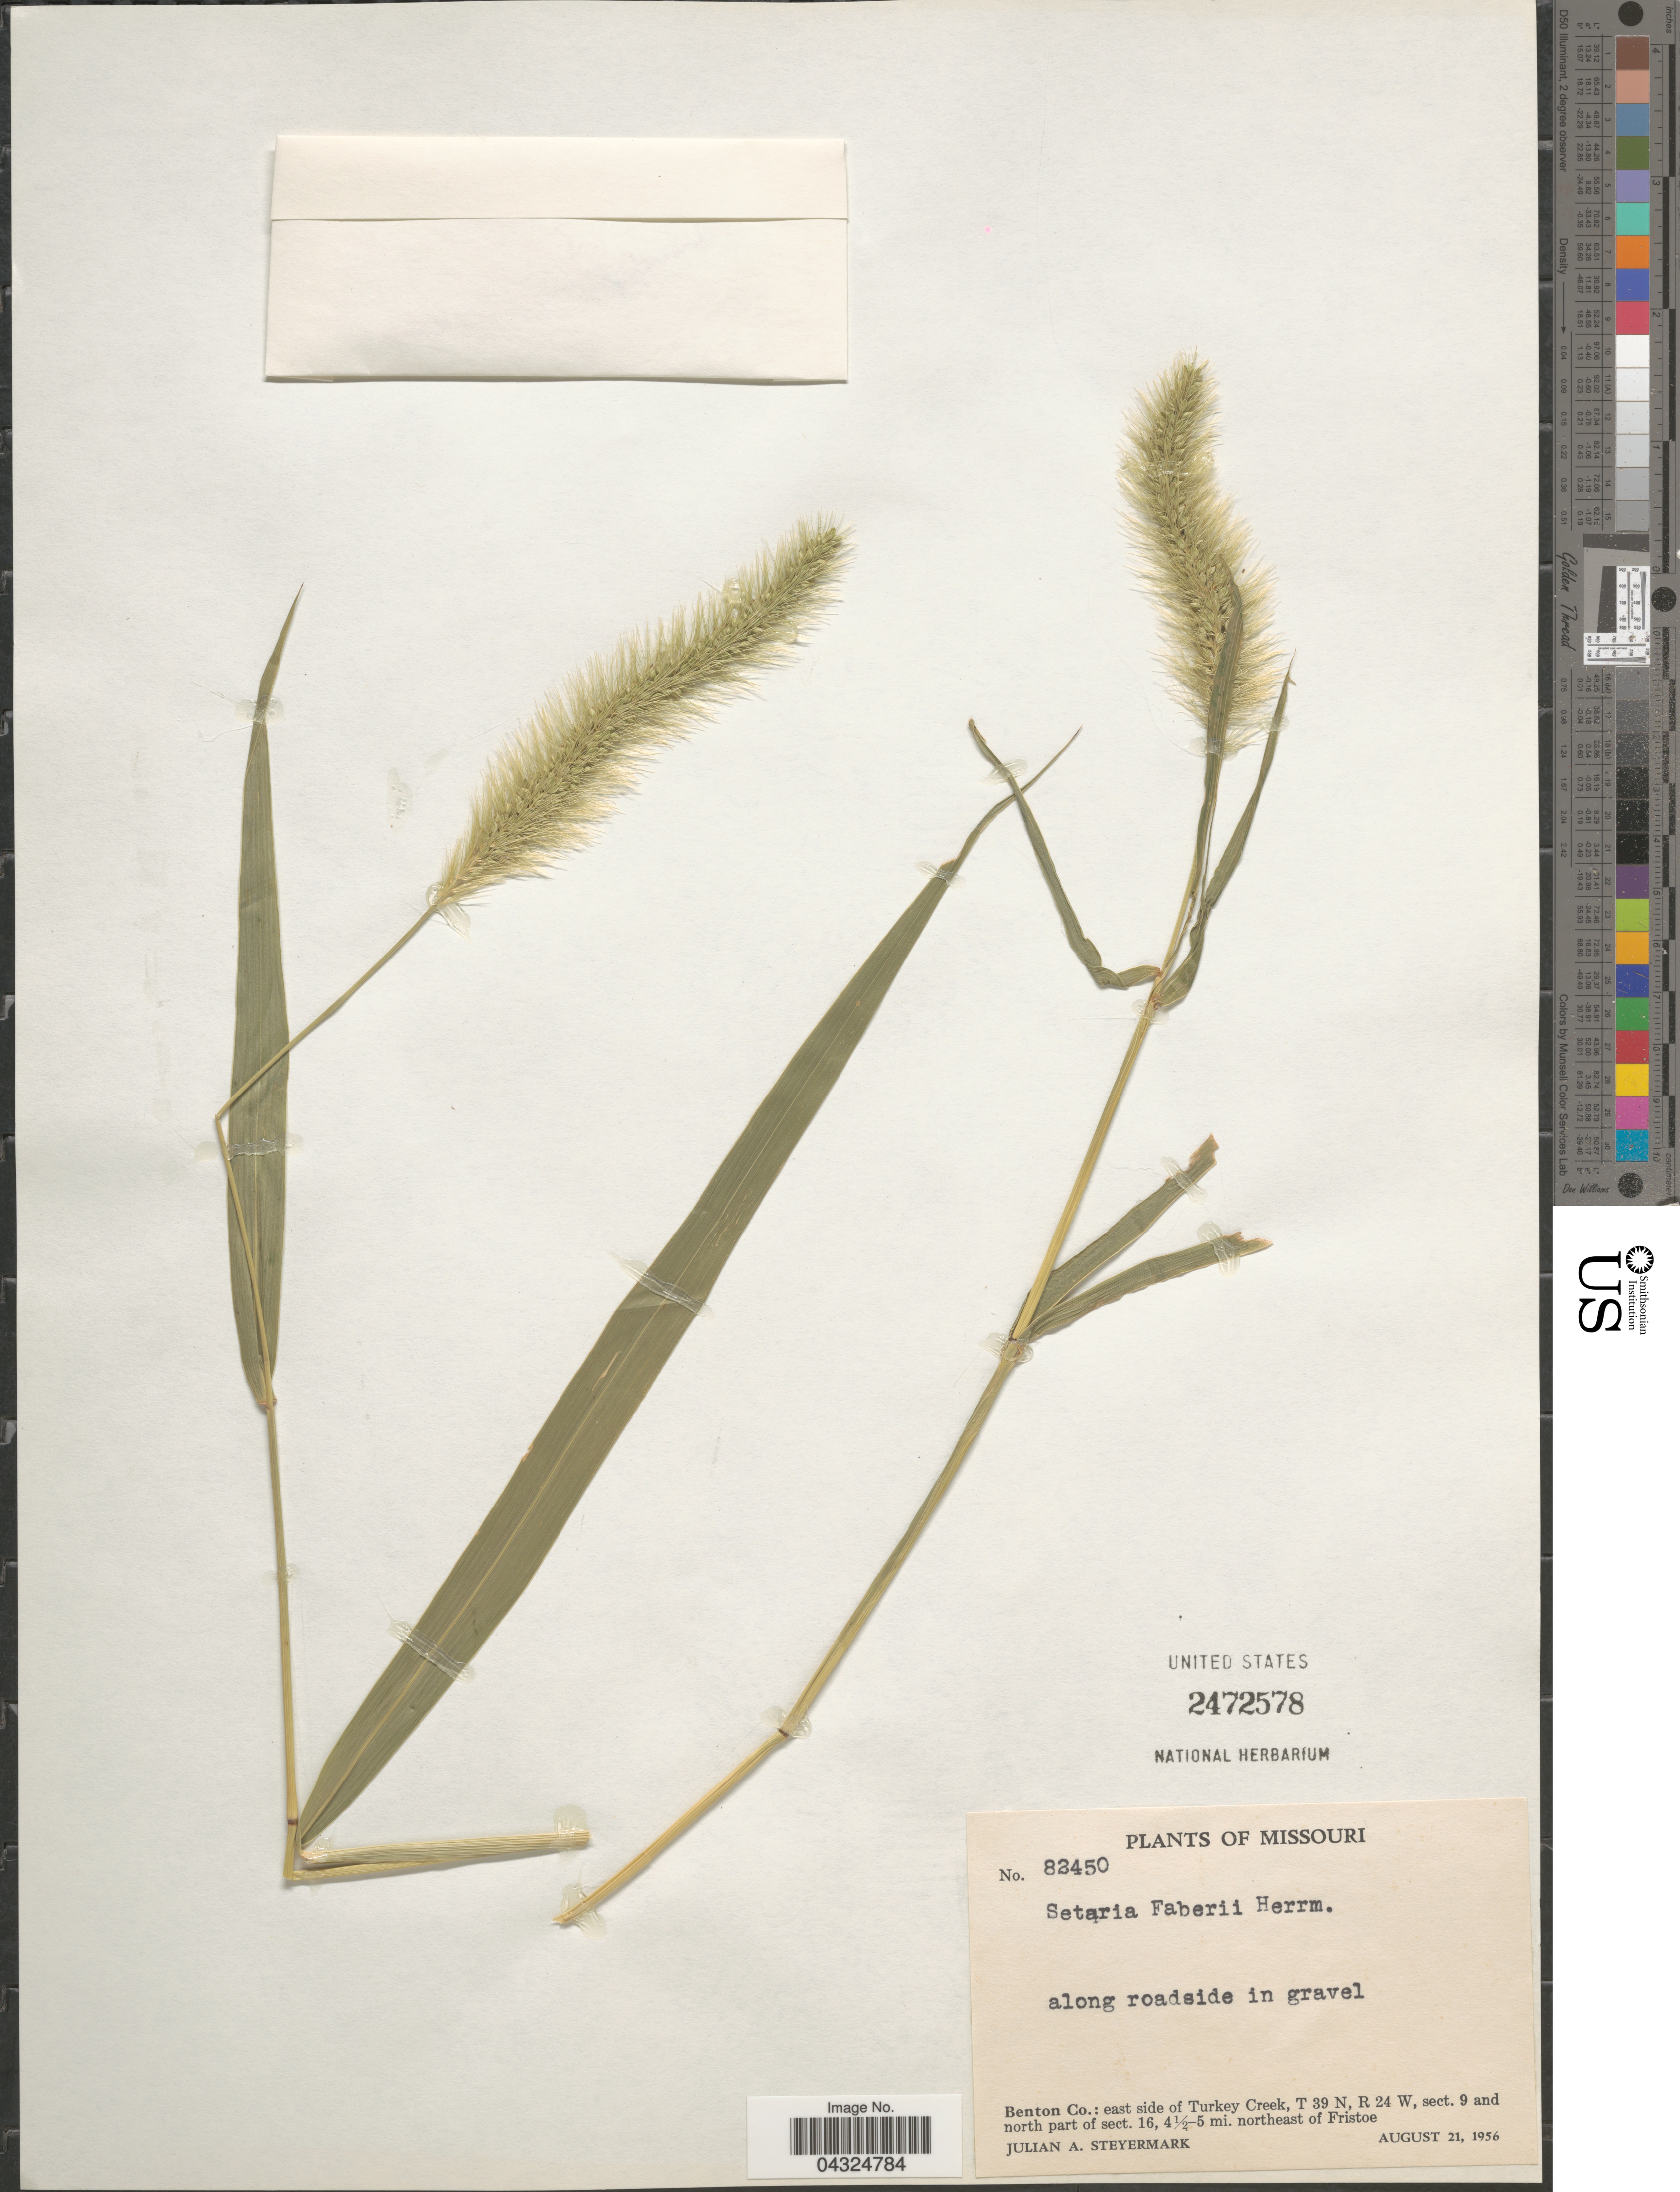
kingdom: Plantae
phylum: Tracheophyta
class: Liliopsida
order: Poales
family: Poaceae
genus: Setaria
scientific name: Setaria geminata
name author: (Forssk.) Veldkamp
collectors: J. Steyermark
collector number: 82450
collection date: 1956-08-21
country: United States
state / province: Missouri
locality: Along roadside in gravel. Benton Co.: east side of Turkey Creek, T 39 N, R 24 W, sect. 9 and north part of sect. 16, 4½-5 mi. northeast of Fristoe.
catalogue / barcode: US 2472578